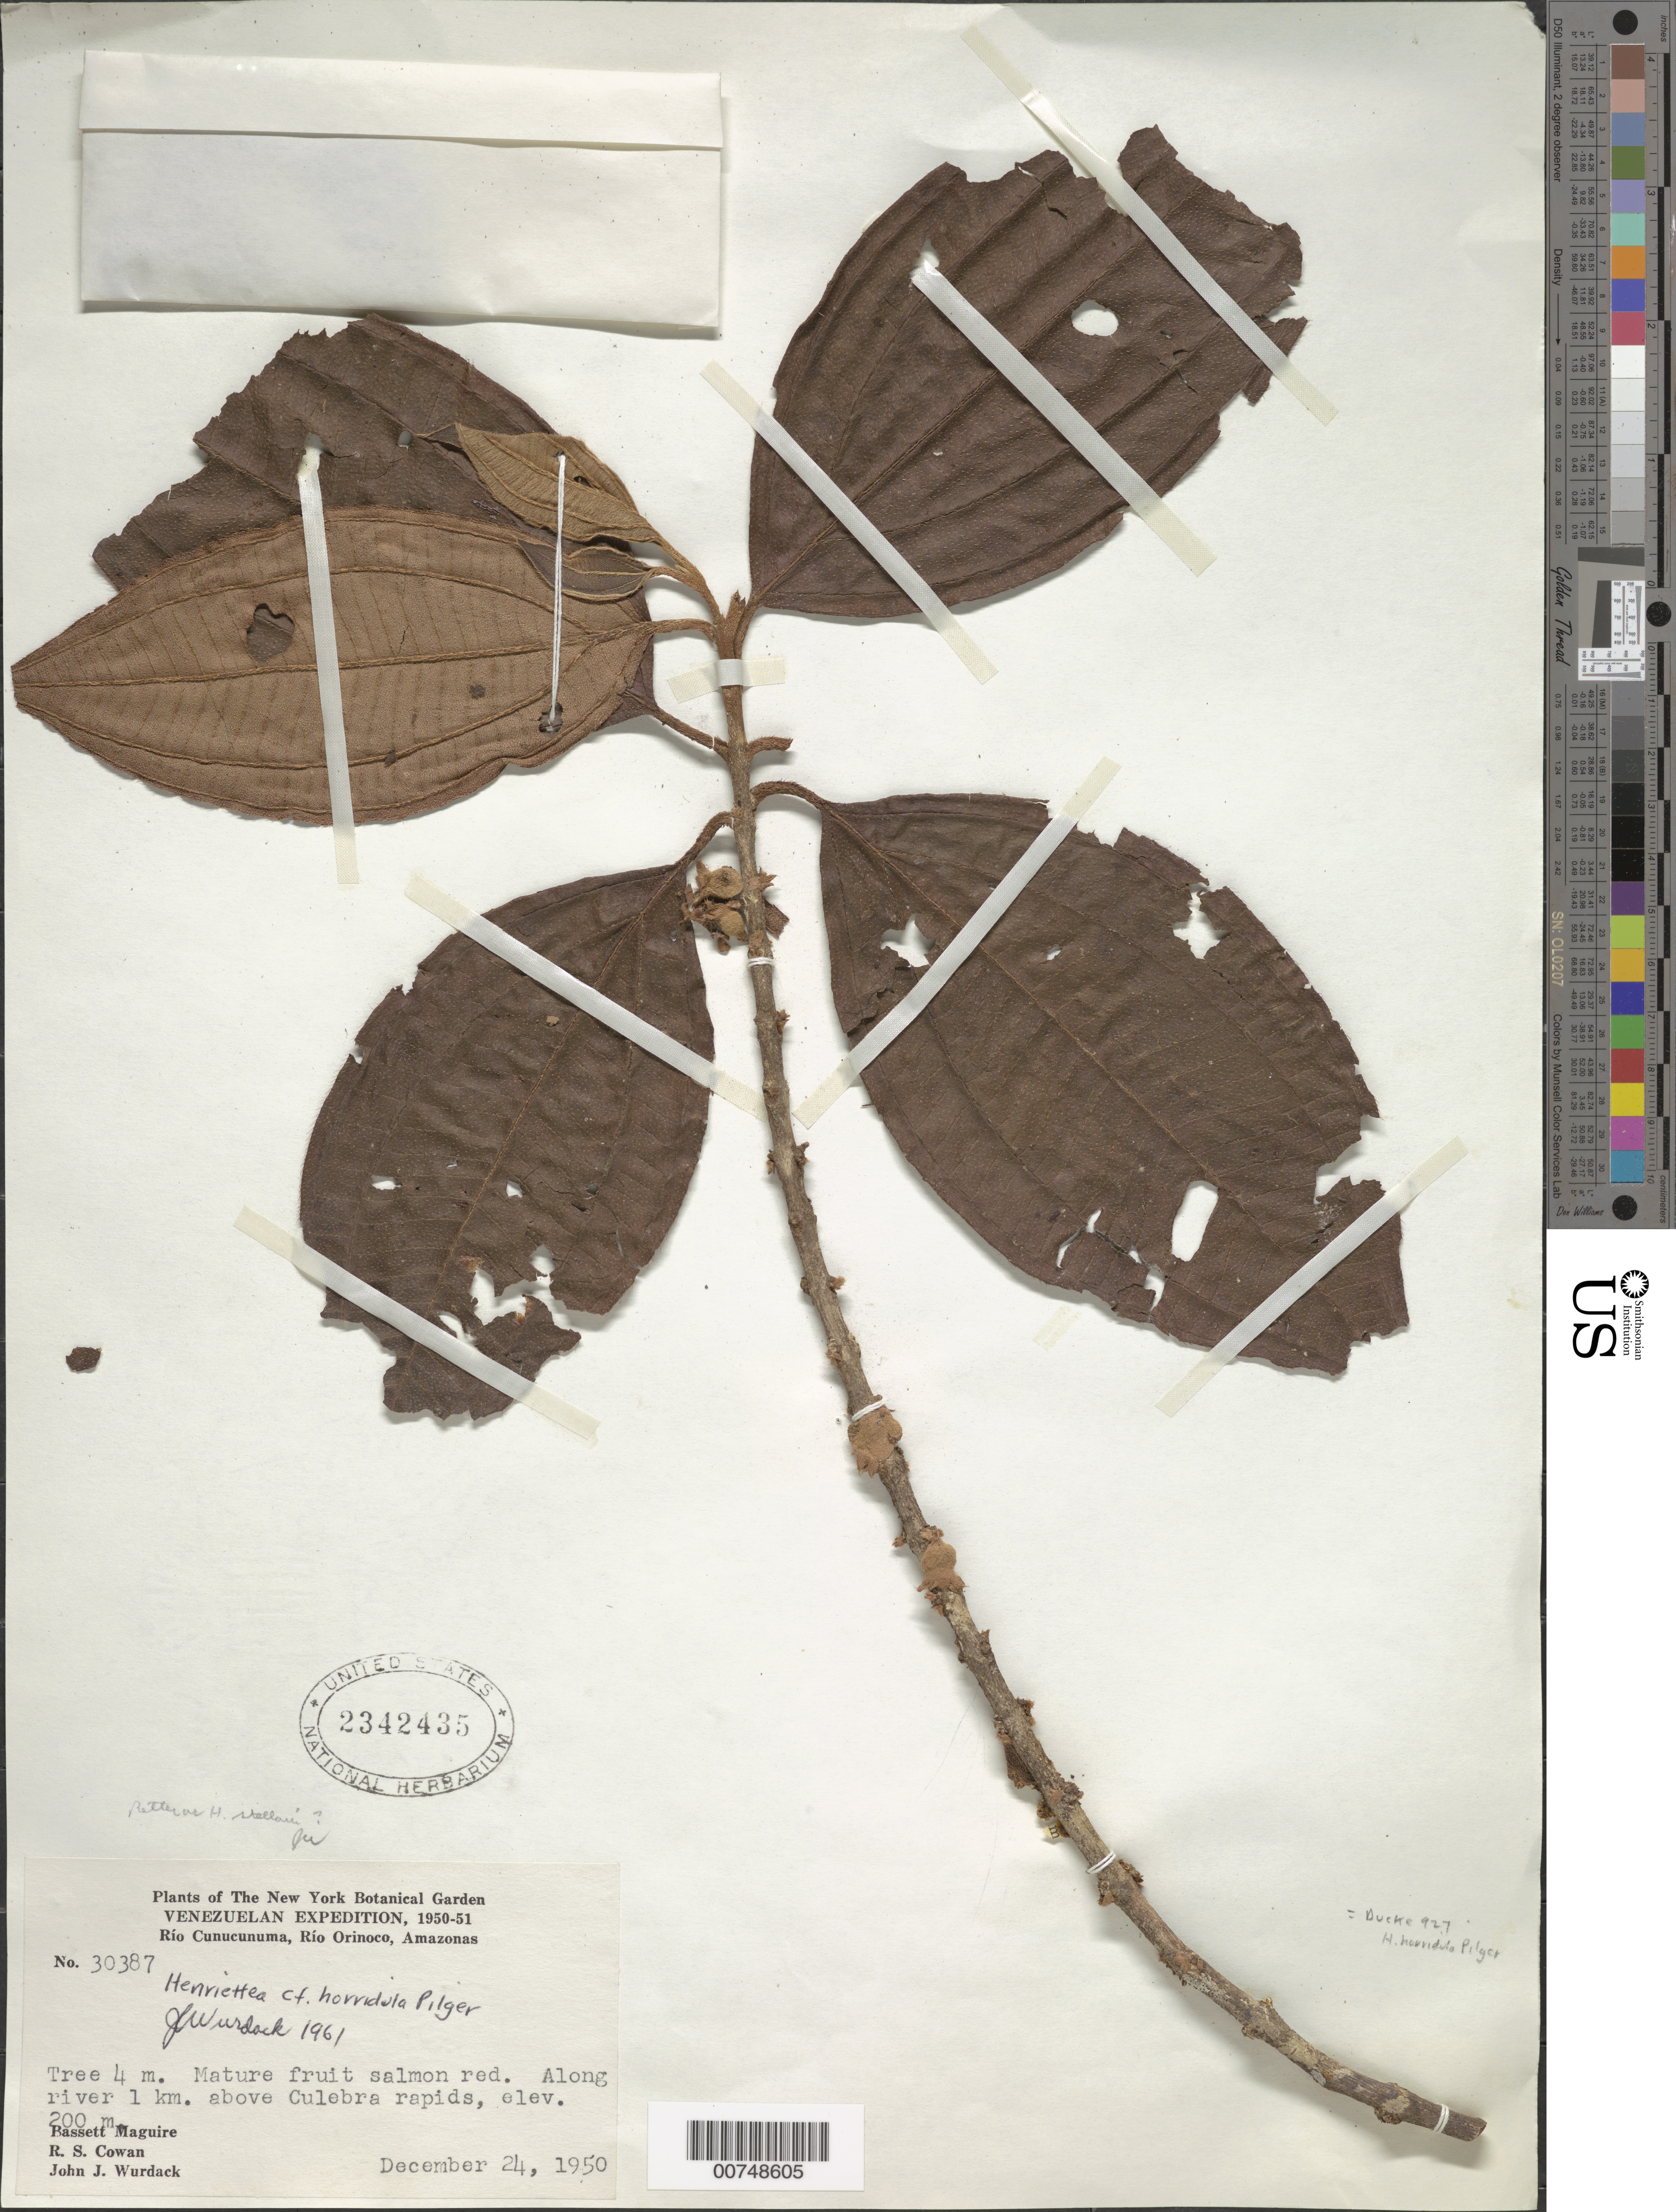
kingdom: Plantae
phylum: Tracheophyta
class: Magnoliopsida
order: Myrtales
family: Melastomataceae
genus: Henriettea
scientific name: Henriettea horridula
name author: Pilg.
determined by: Wurdack, John J., (US), US (UNITED STATES)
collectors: B. Maguire, R. S. Cowan & J. J. Wurdack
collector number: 30387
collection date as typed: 24-Dec-50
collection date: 1950-12-24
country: Venezuela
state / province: Amazonas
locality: Río Cunucunuma, Culebra Rapids, 0.5 miles above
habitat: Along river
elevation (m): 200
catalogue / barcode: US 2342435